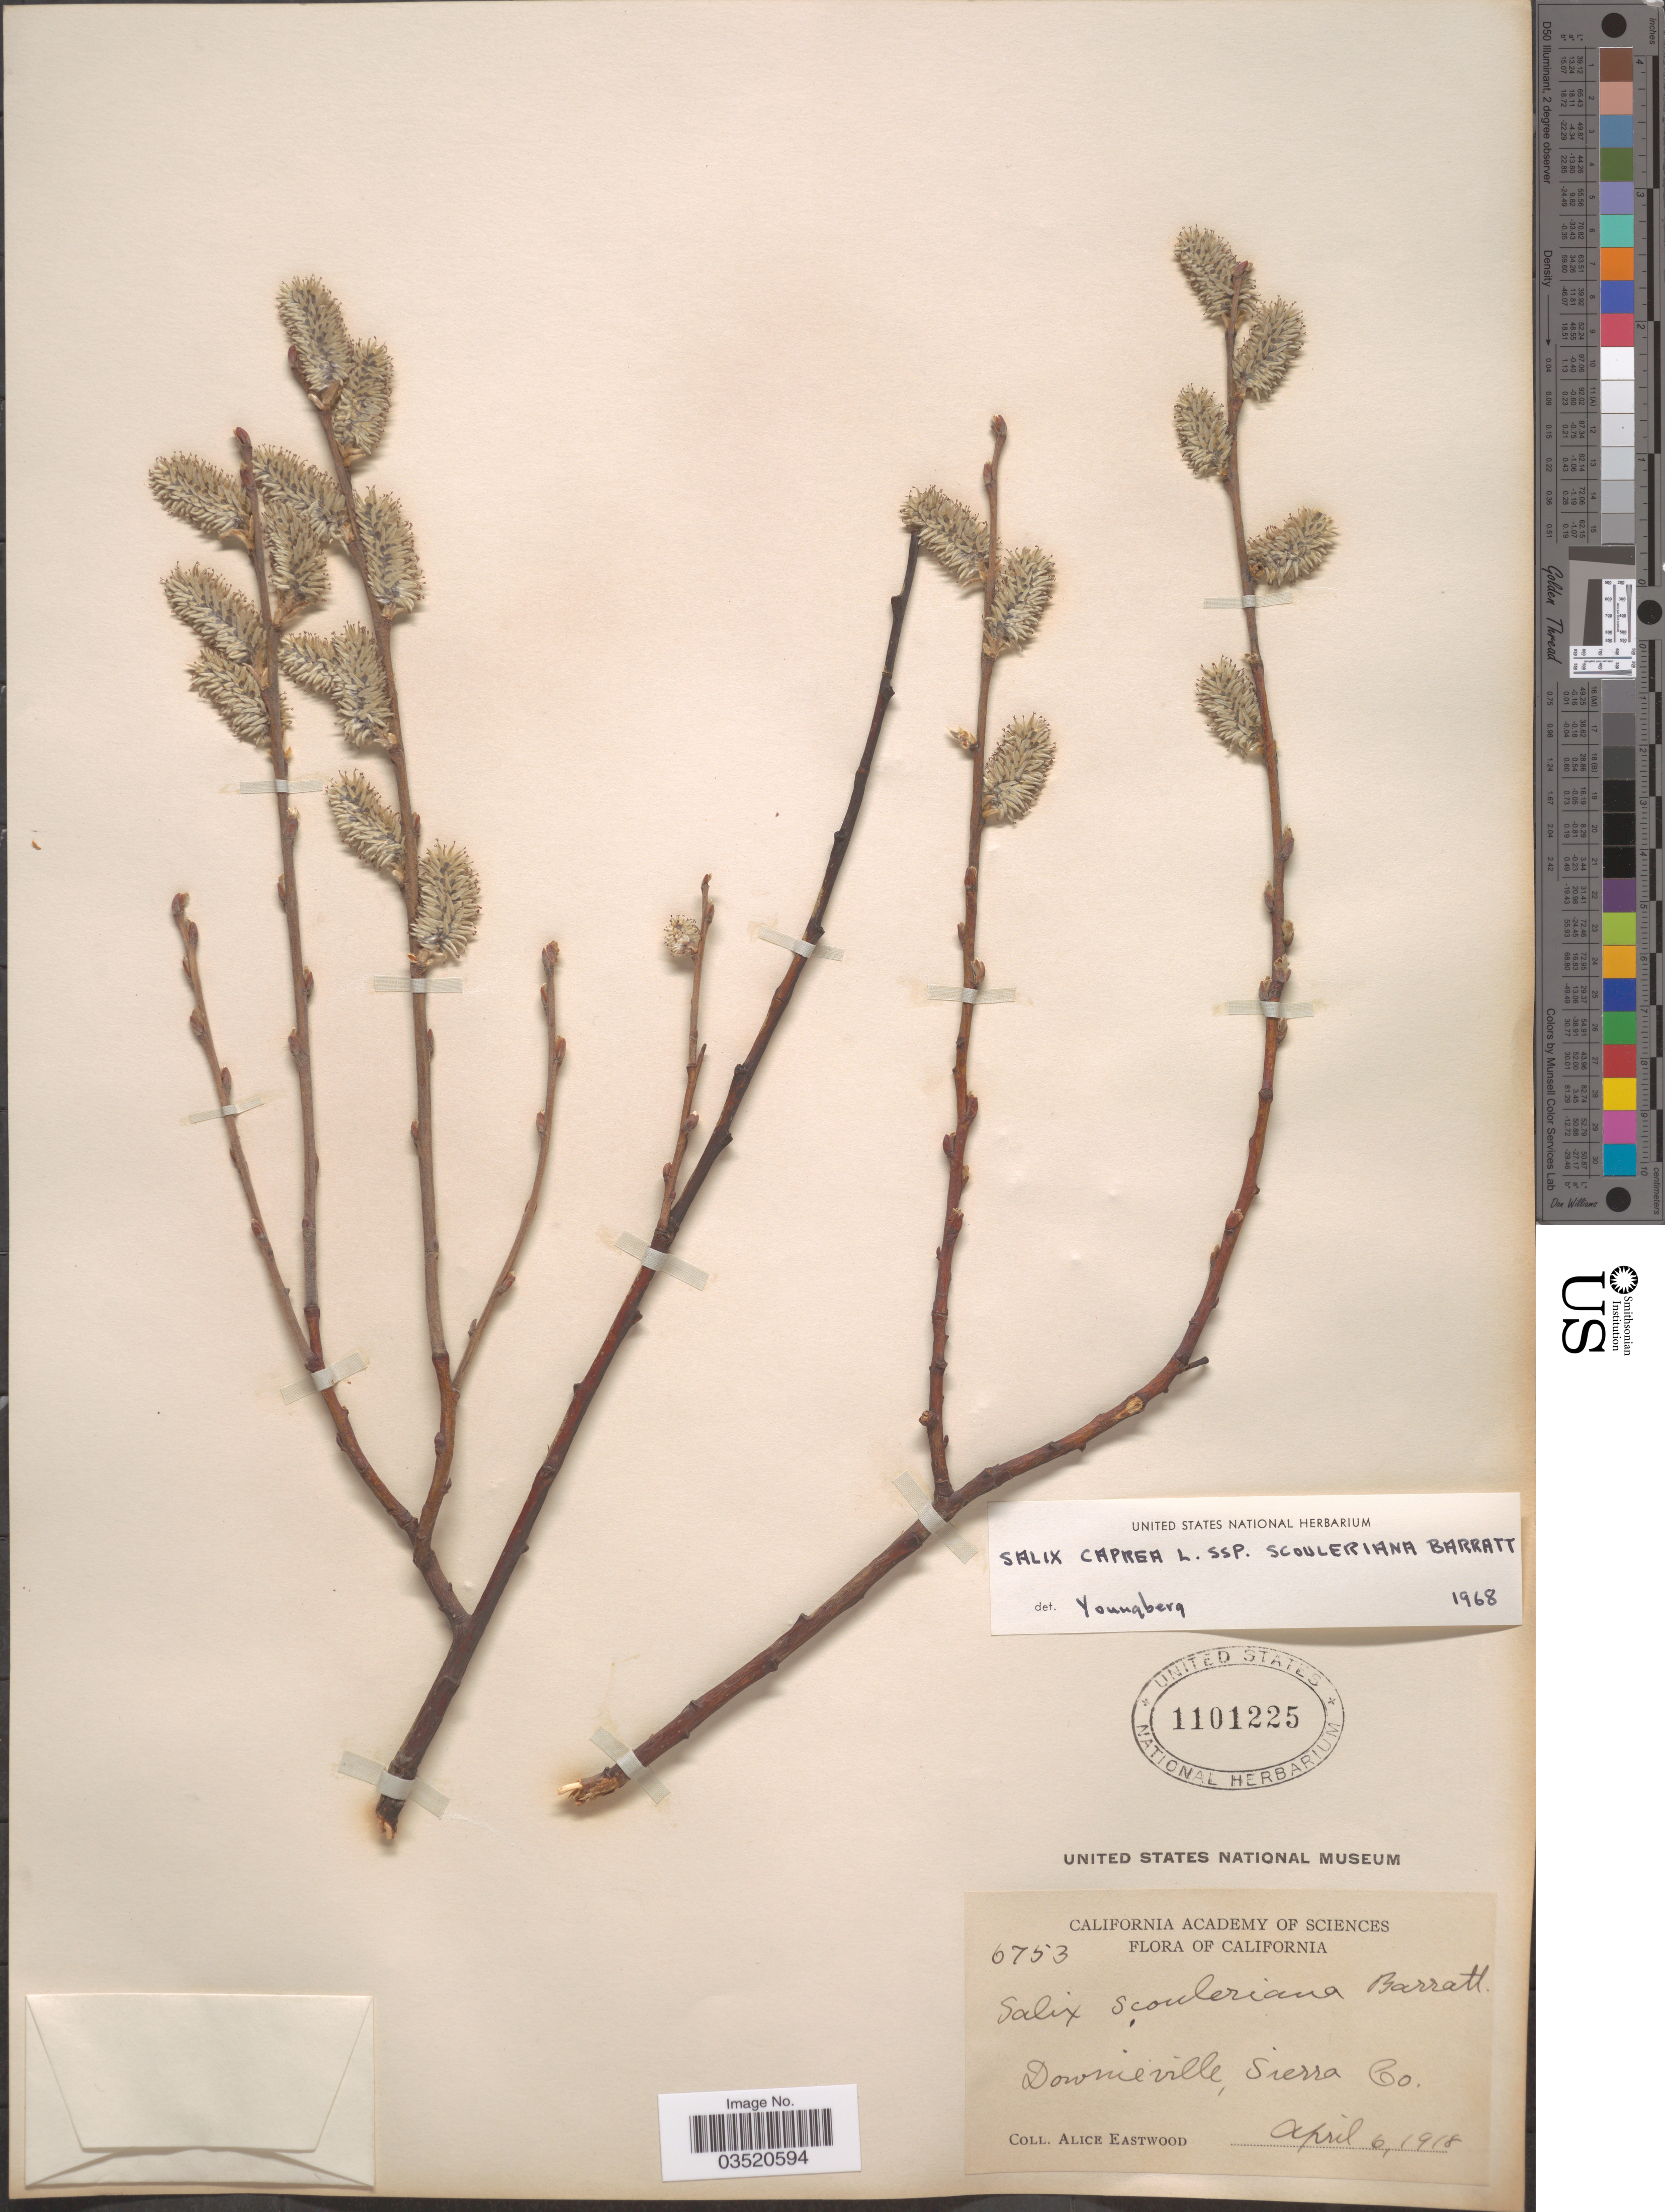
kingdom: Plantae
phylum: Tracheophyta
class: Magnoliopsida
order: Malpighiales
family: Salicaceae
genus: Salix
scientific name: Salix scouleriana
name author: Barratt ex Hook.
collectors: A. Eastwood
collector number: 6753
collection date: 1918-04-06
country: United States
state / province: California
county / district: Sierra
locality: Downieville, Sierra Co.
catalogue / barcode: US 1101225